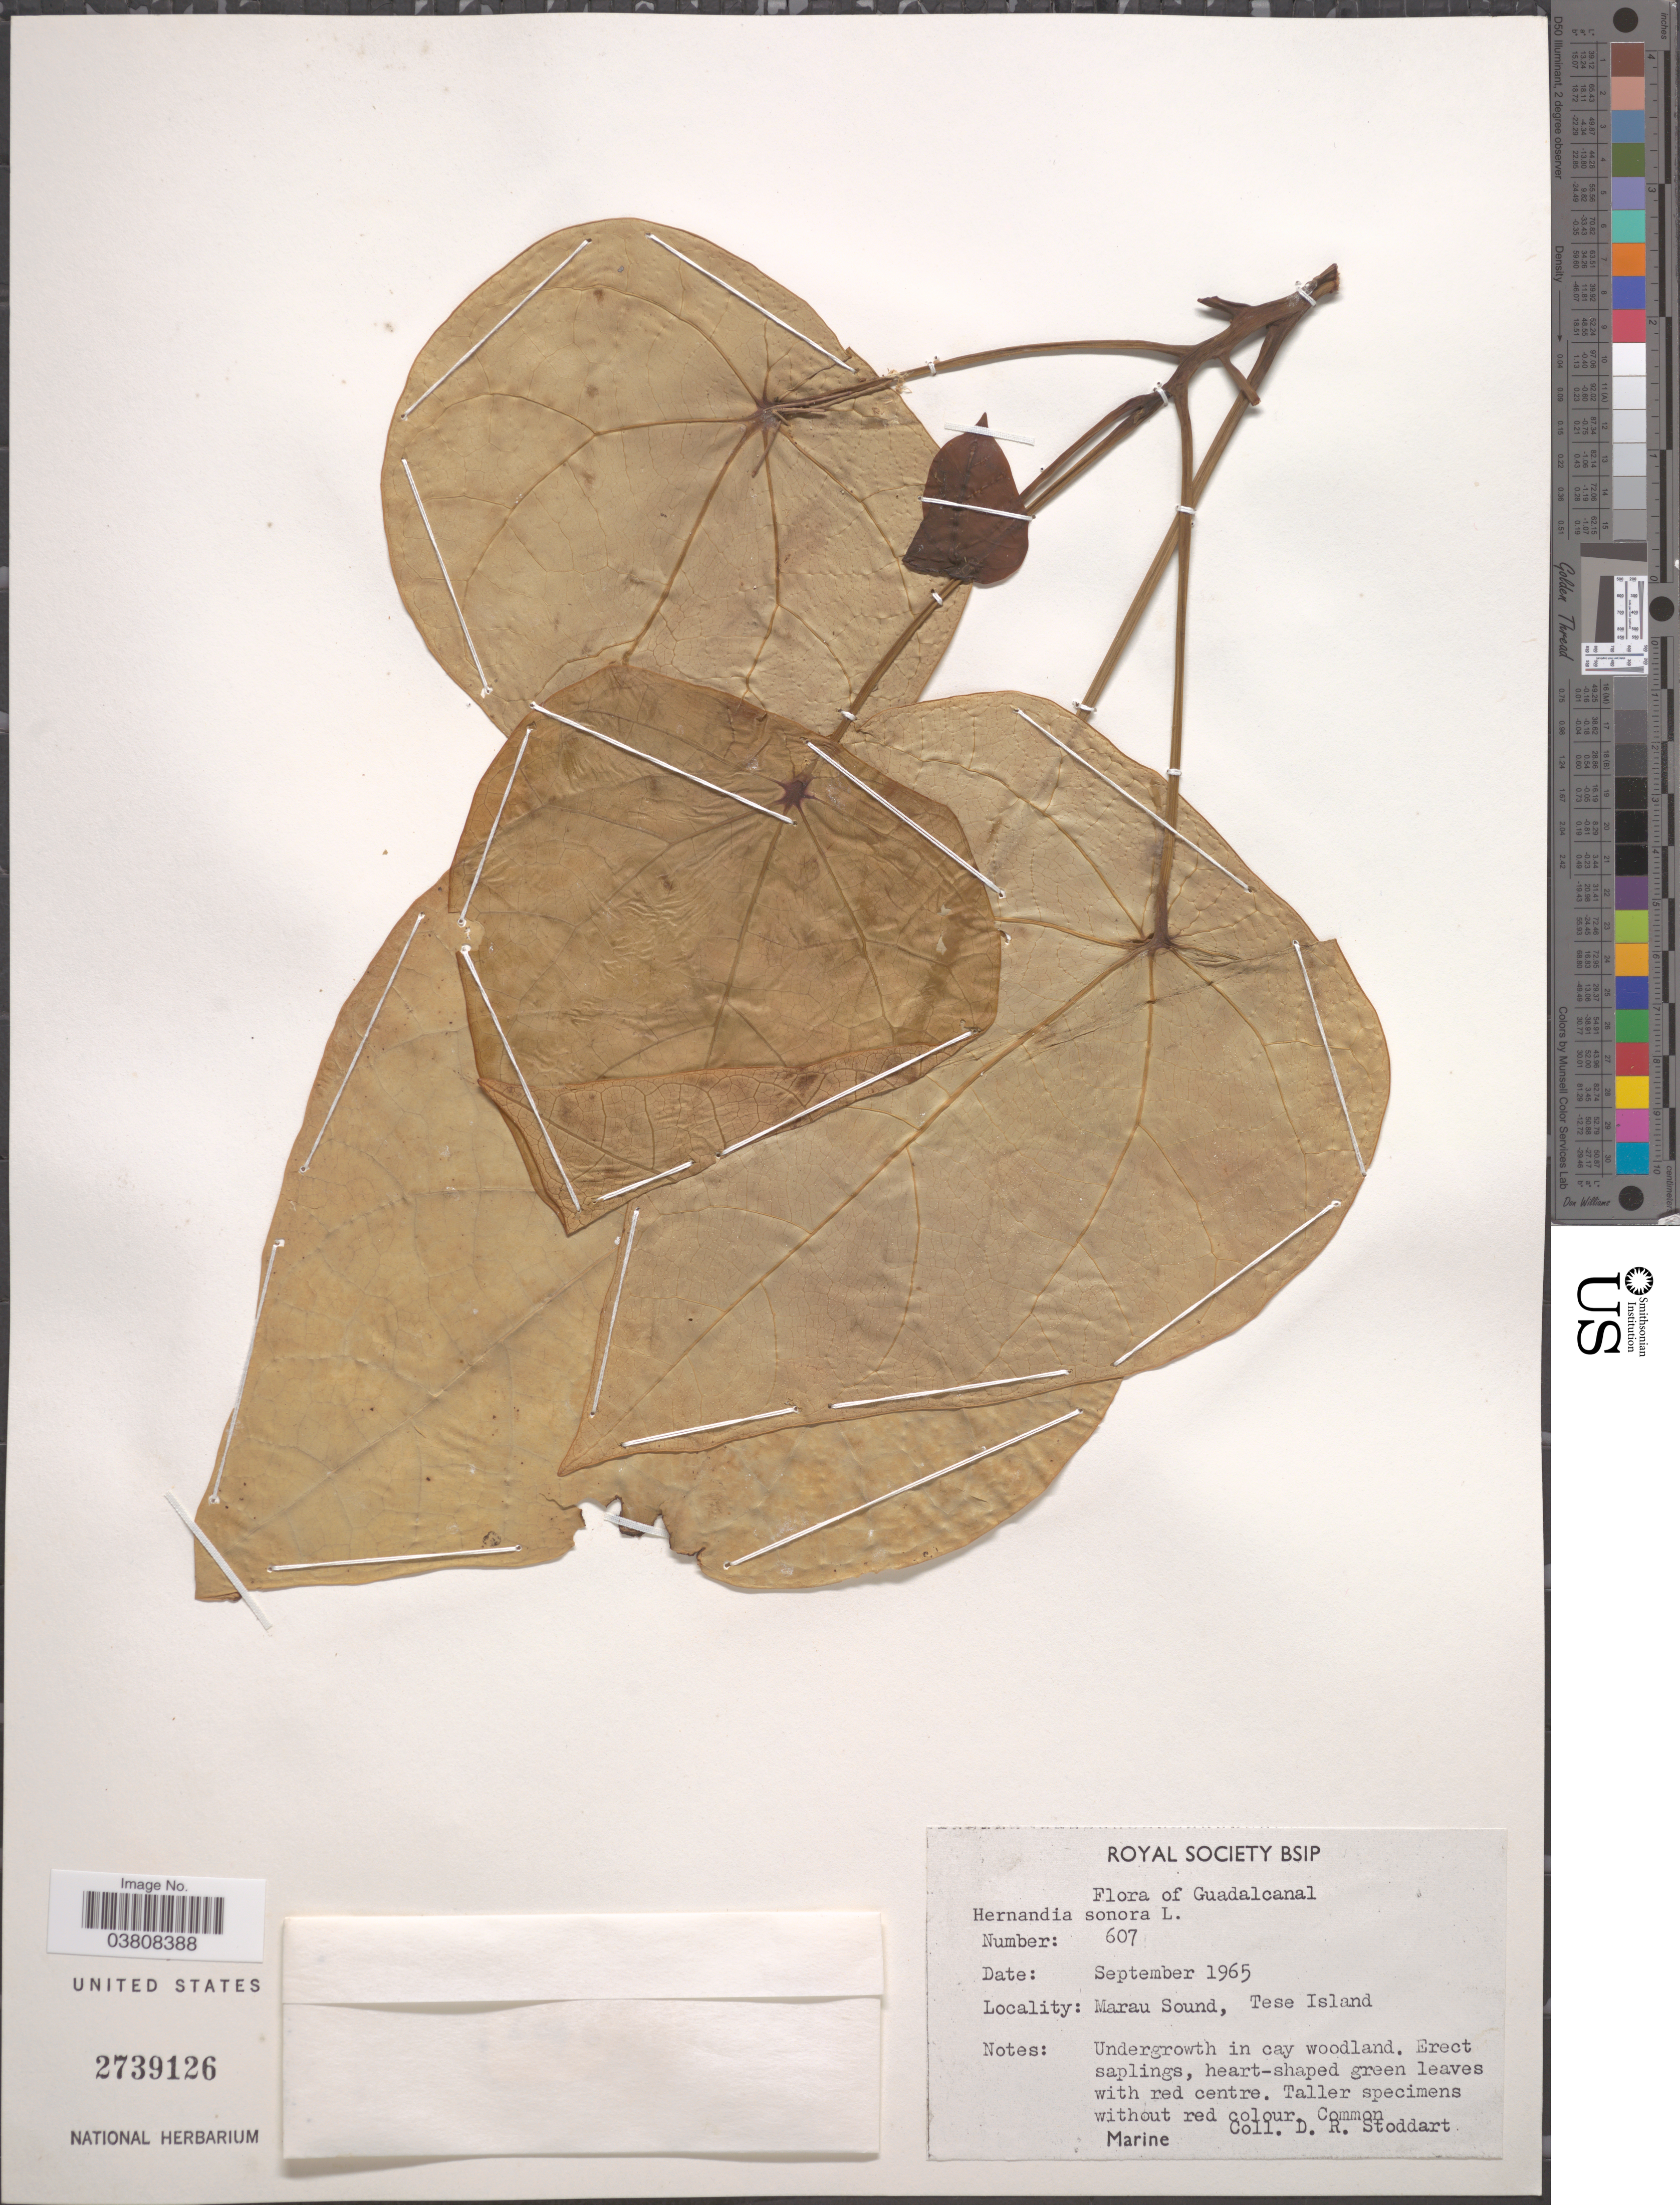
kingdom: Plantae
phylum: Tracheophyta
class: Magnoliopsida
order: Laurales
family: Hernandiaceae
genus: Hernandia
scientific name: Hernandia nymphaeifolia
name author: (C. Presl) Kubitzki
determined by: Strong, Mark T., (BOT), Smithsonian Institution - National Museum of Natural History (UNITED STATES)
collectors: D. R. Stoddart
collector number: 607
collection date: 1965-09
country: Solomon Islands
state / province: Solomon Islands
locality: Guadalcanal. Marau Sound, Tese Island.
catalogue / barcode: US 2739126